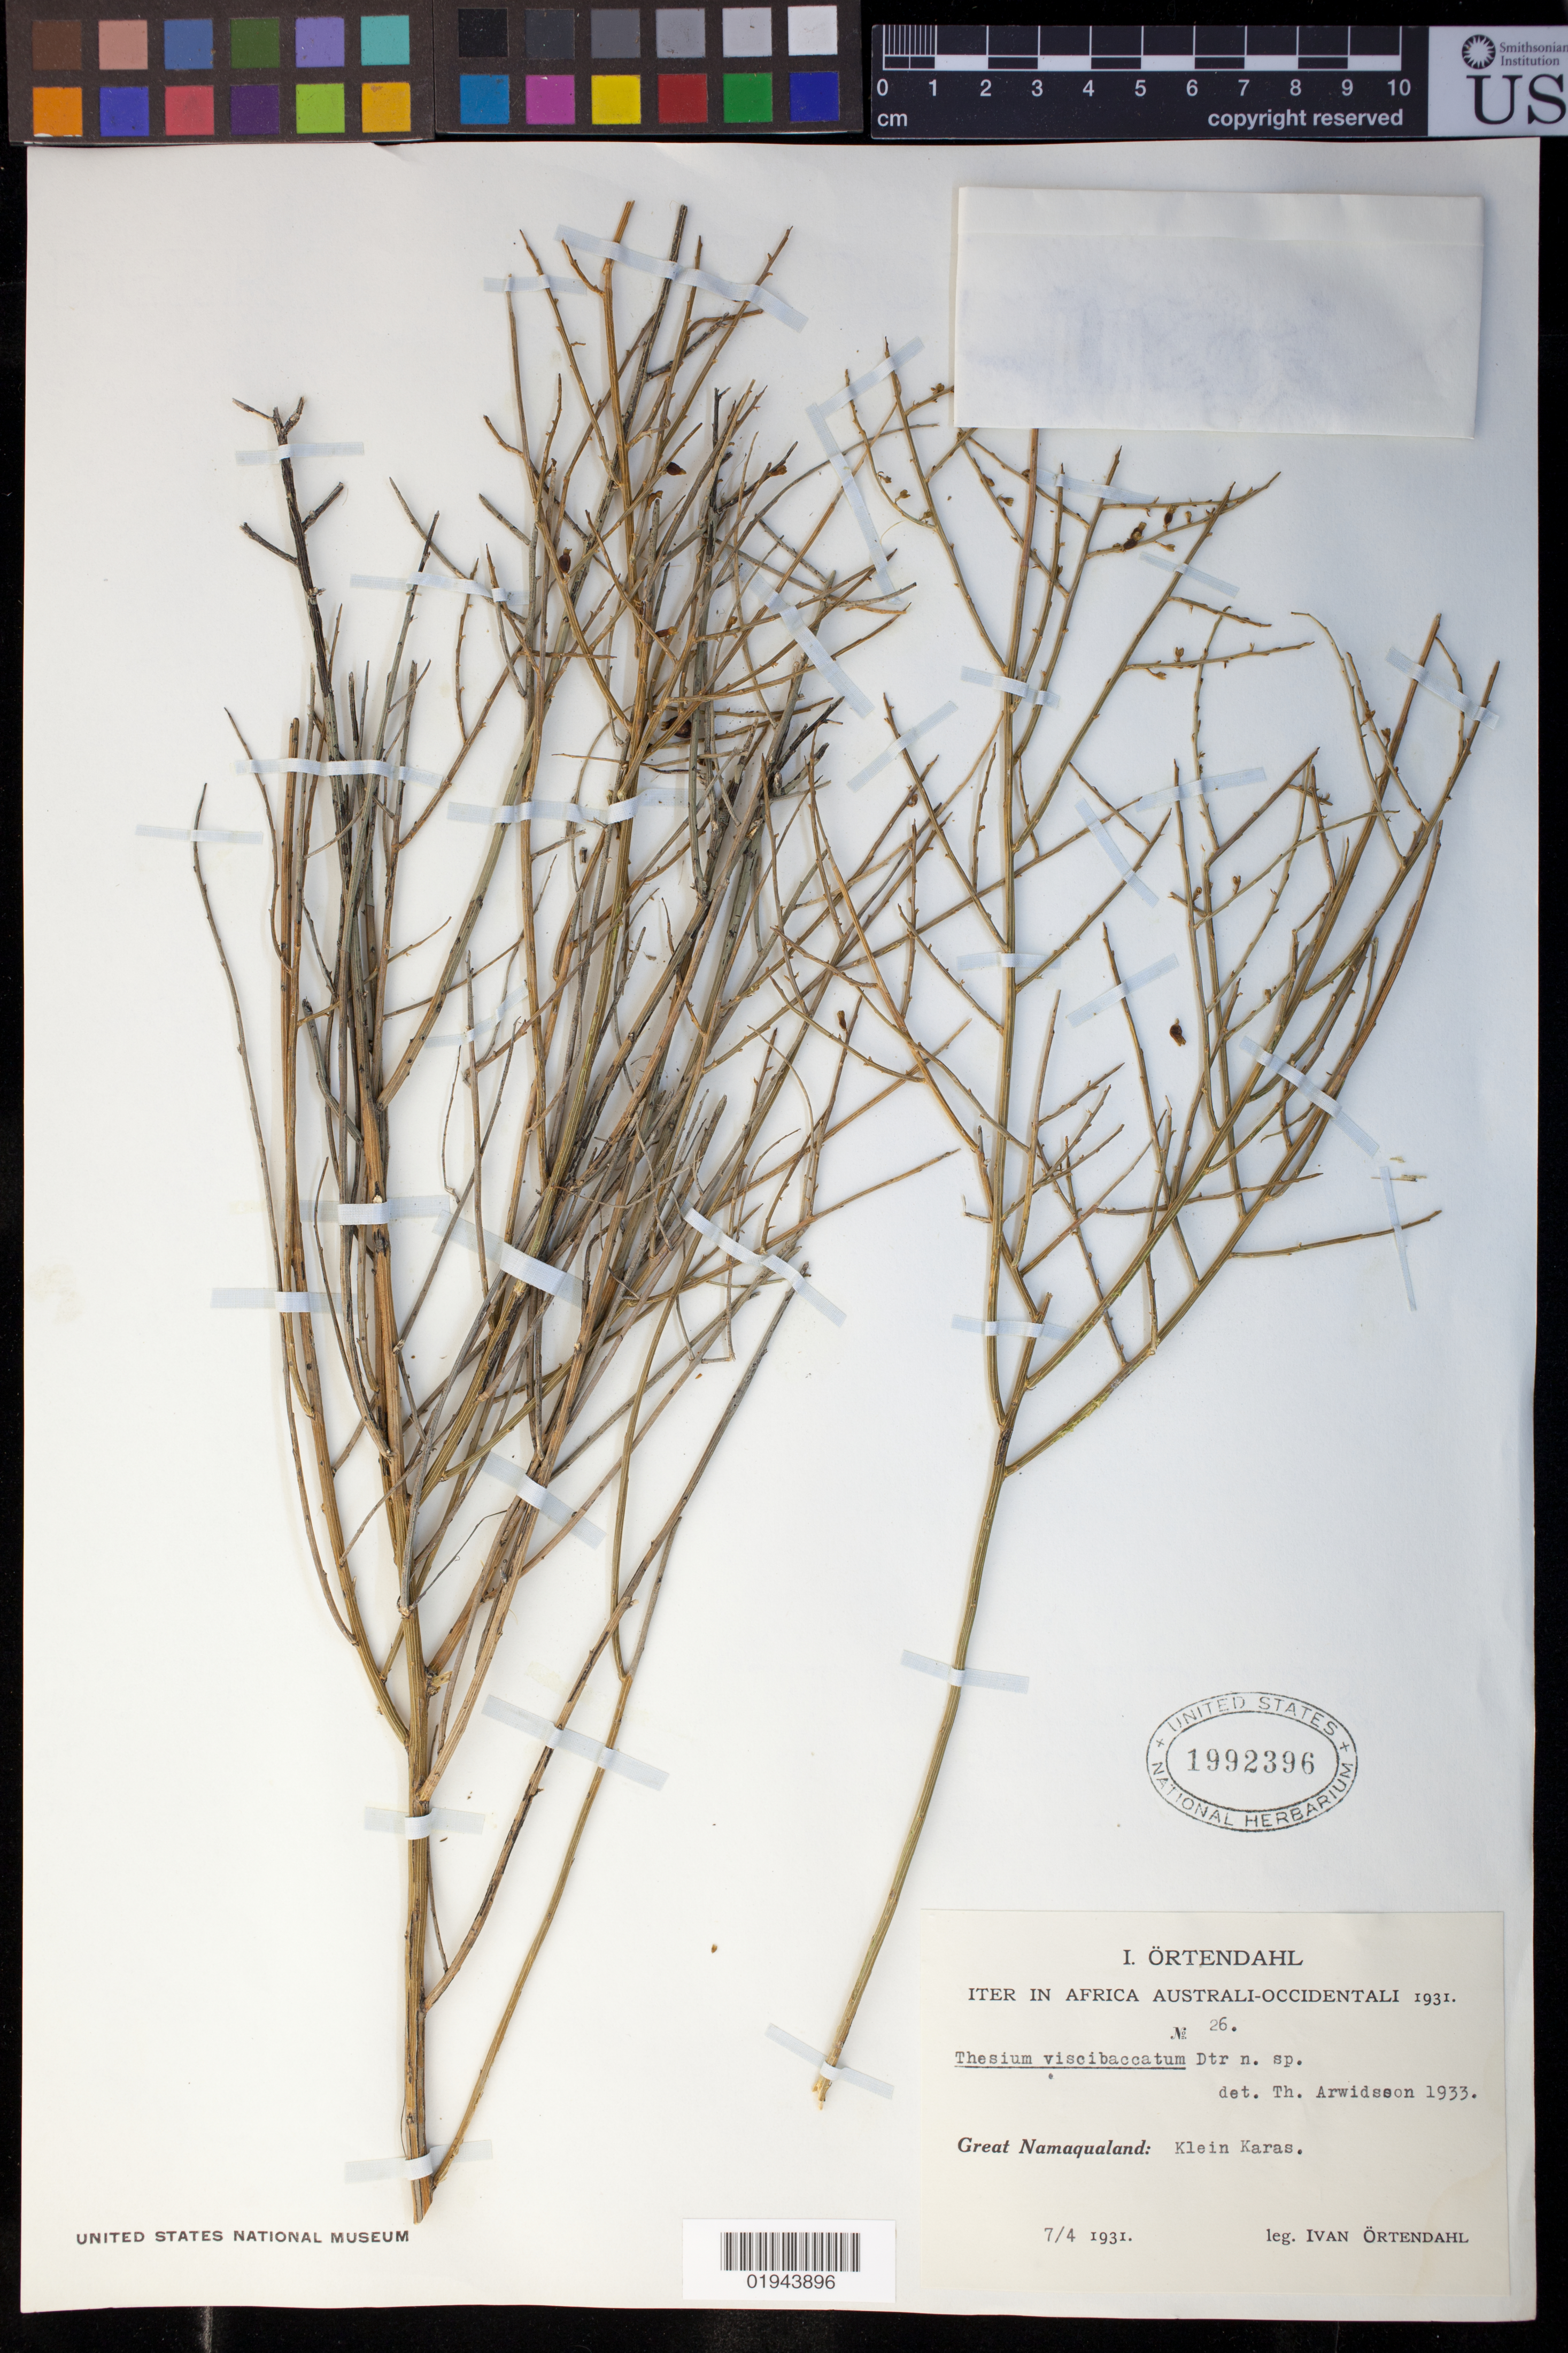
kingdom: Plantae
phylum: Tracheophyta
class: Magnoliopsida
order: Santalales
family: Thesiaceae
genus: Lacomucinaea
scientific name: Lacomucinaea lineata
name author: (L. f.) Nickrent & M.A. García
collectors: I. Ortendahl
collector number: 26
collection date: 1931-07-04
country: Namibia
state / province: Karas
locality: Great Namaqualand: Klein Karas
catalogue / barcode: US 1992396